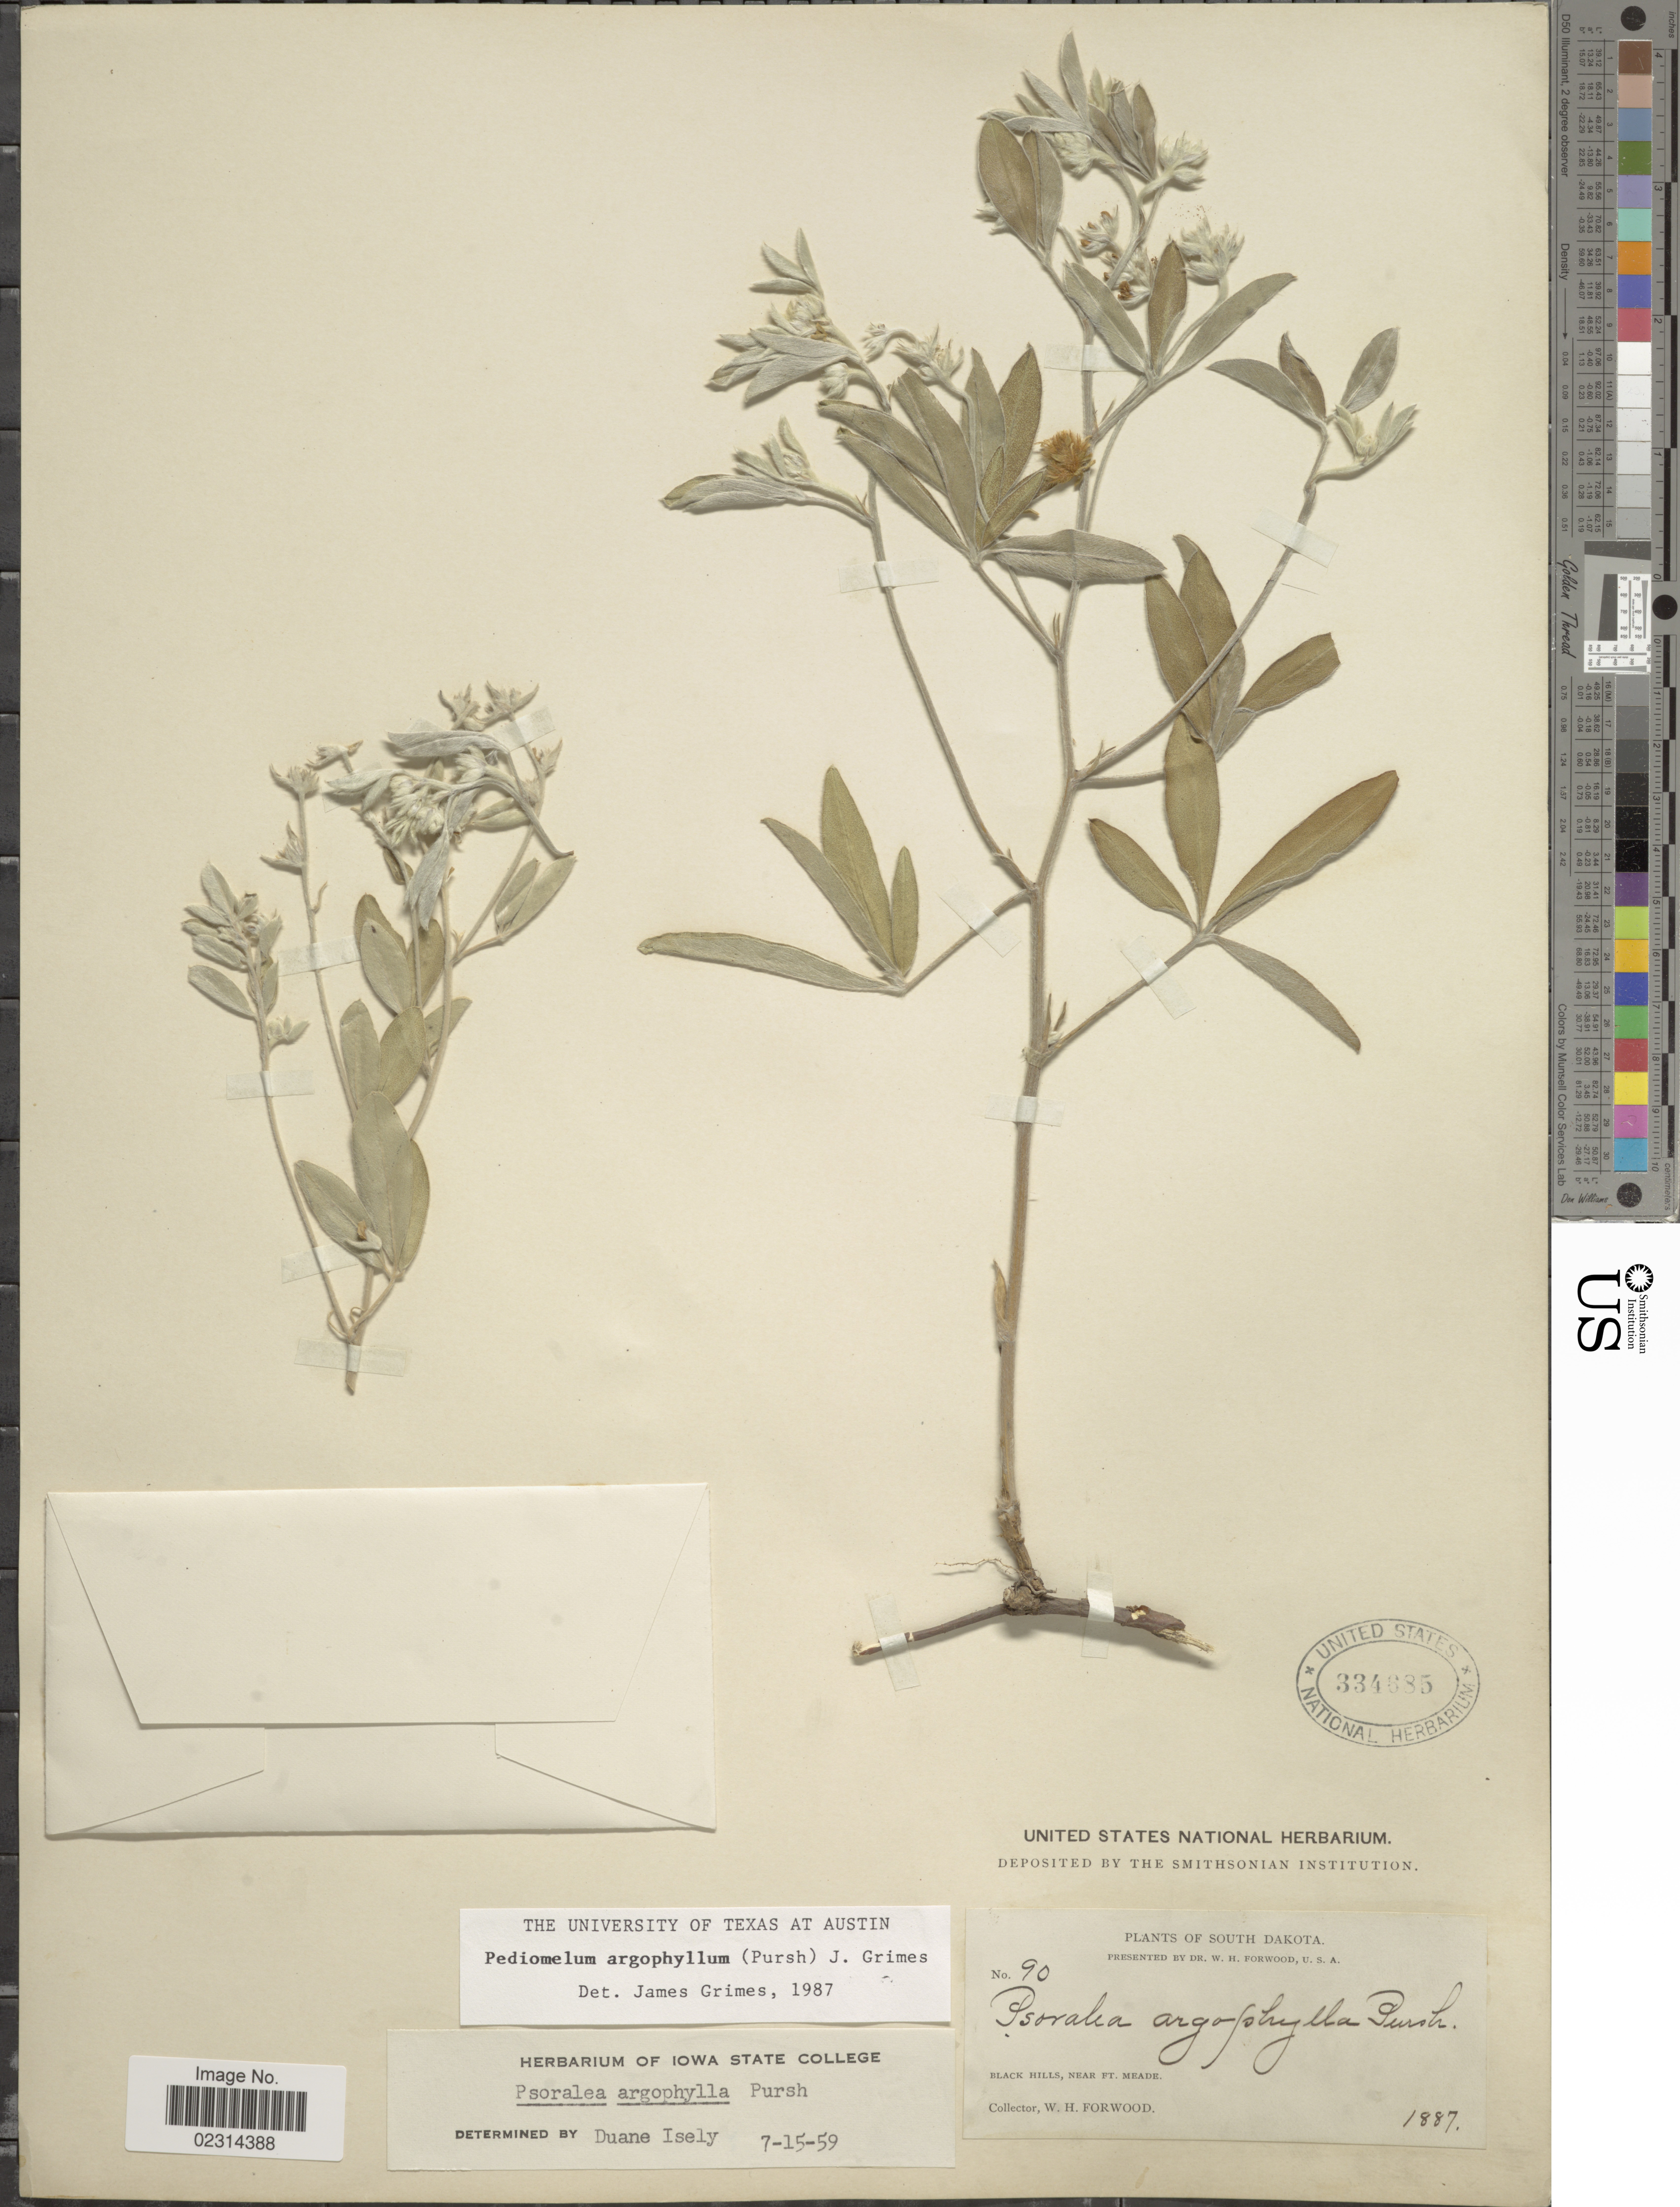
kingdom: Plantae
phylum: Tracheophyta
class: Magnoliopsida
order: Fabales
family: Fabaceae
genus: Pediomelum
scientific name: Pediomelum argophyllum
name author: (Pursh) J.W. Grimes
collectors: W. Forwood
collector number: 90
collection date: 1887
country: United States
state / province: South Dakota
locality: Black Hills, near Ft. Meade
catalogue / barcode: US 334685